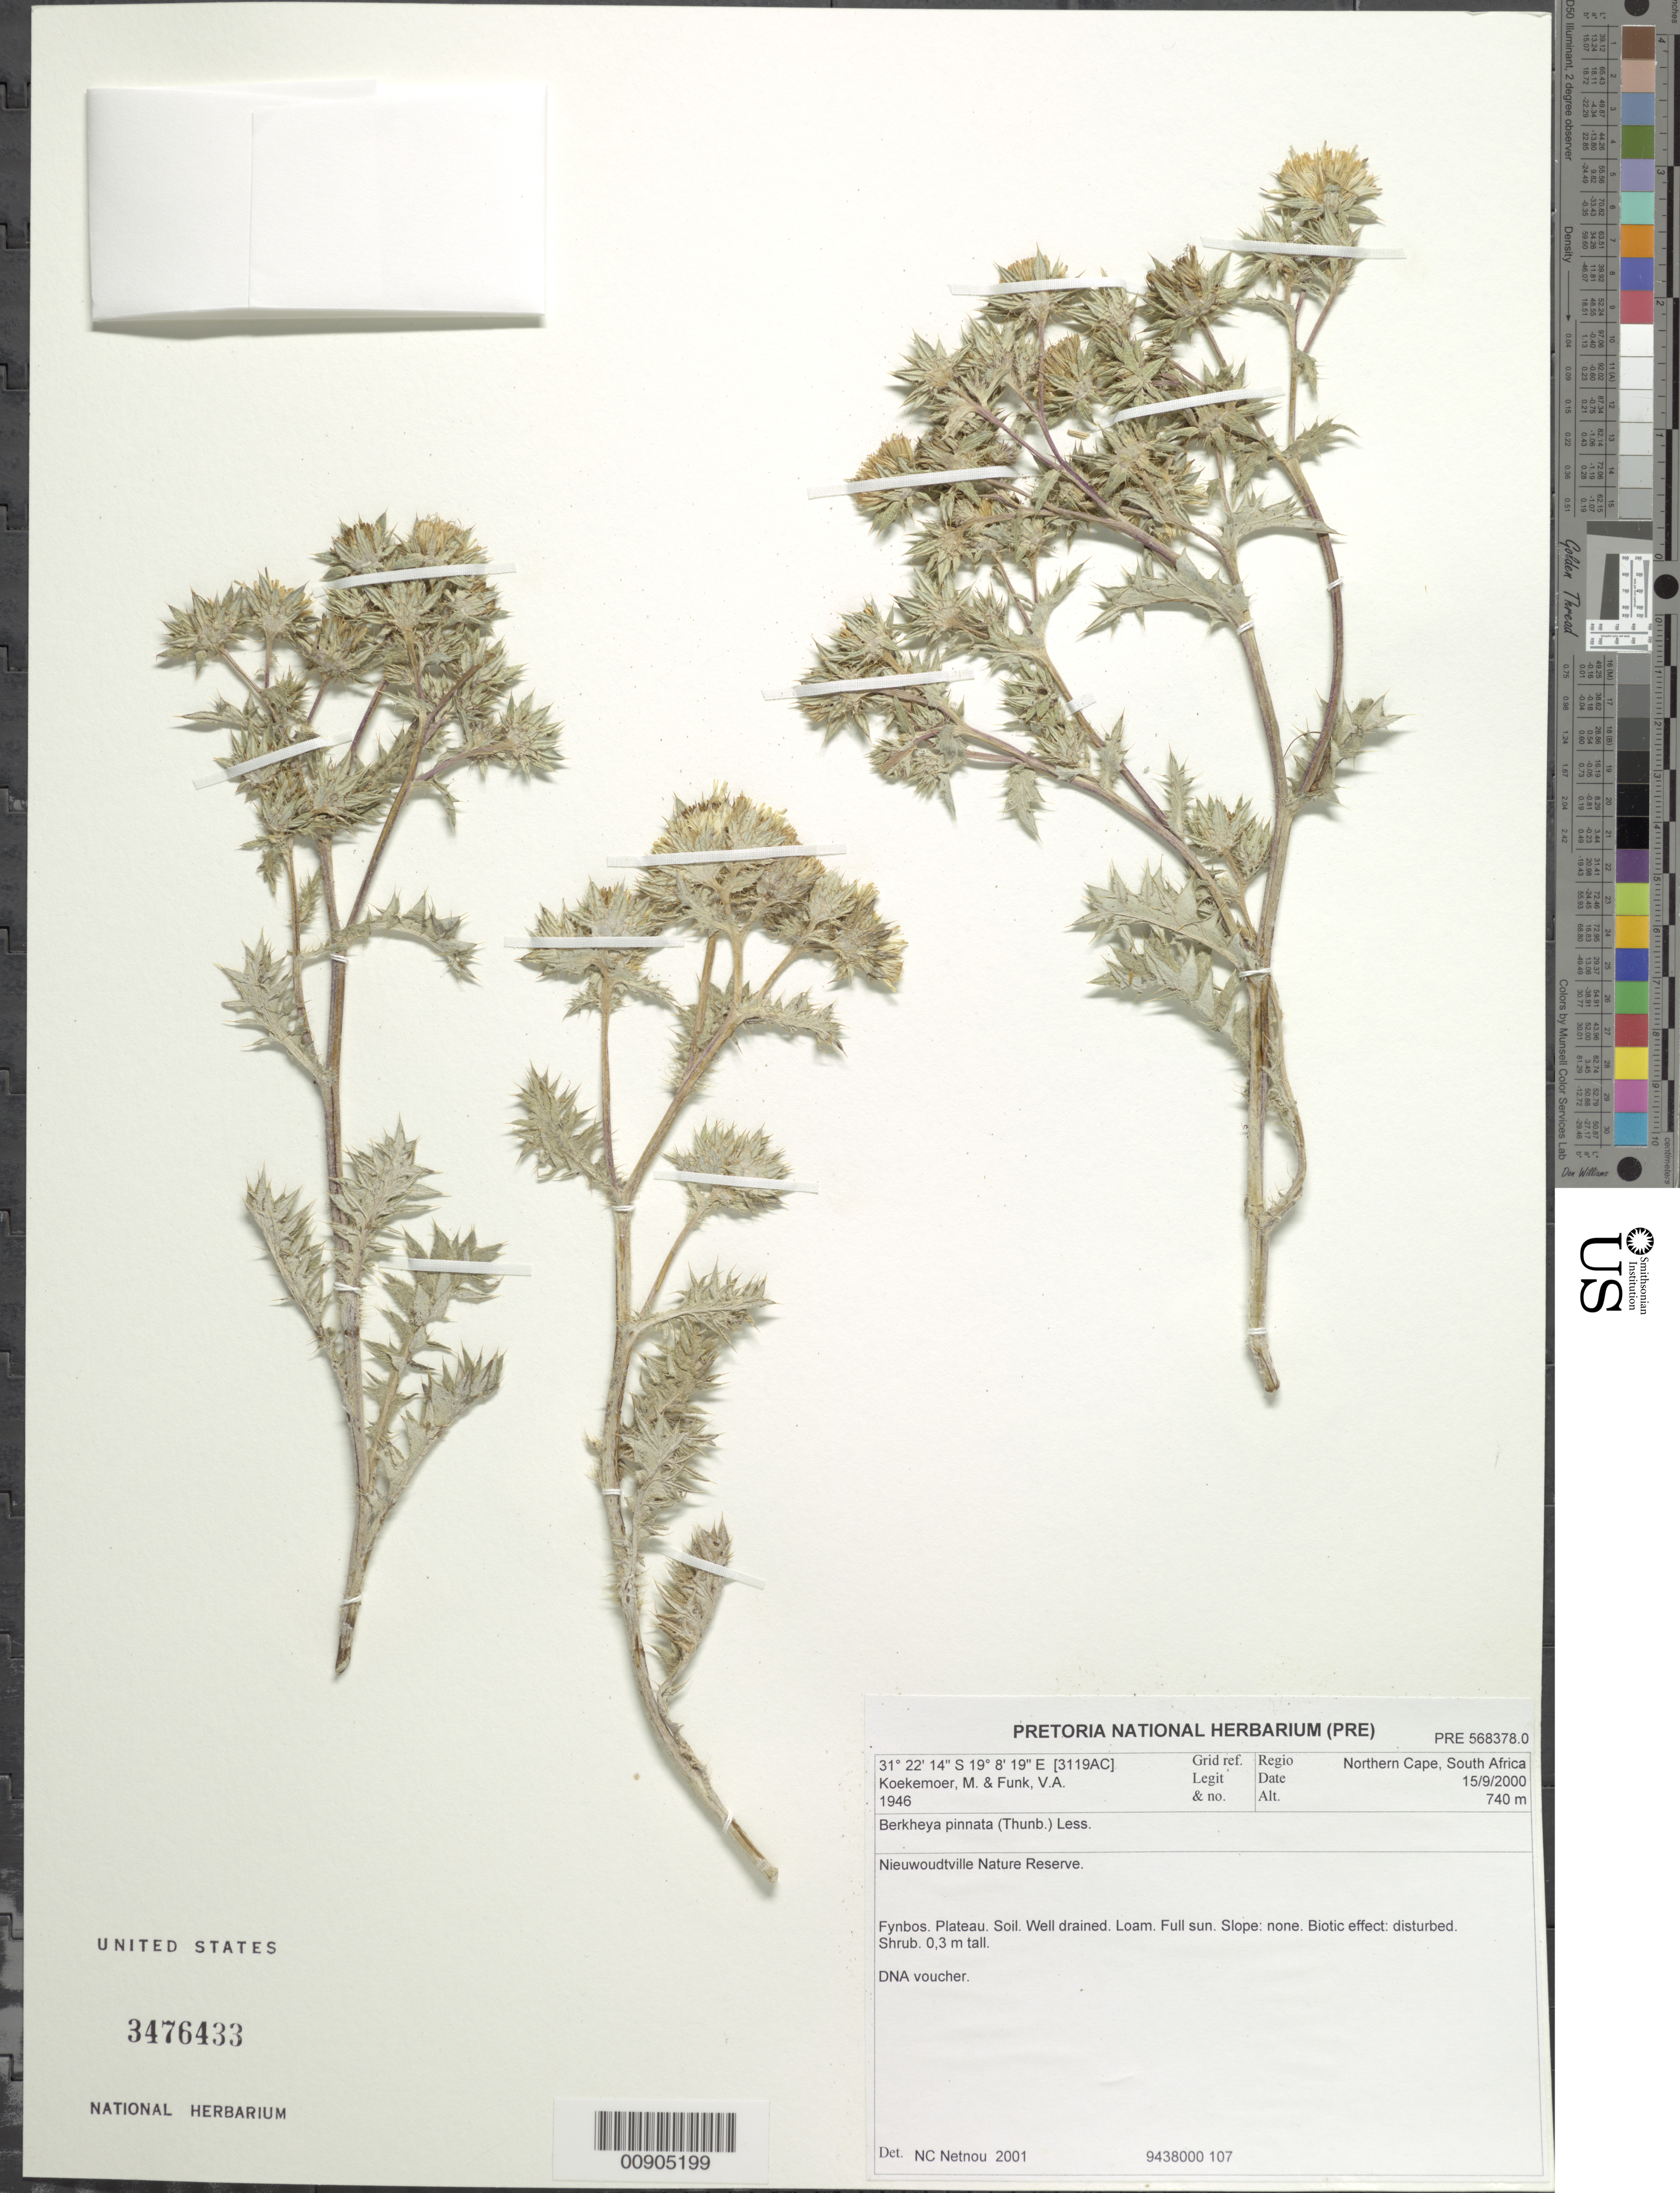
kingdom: Plantae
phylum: Tracheophyta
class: Magnoliopsida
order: Asterales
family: Asteraceae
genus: Heterorhachis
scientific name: Heterorhachis aculeata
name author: (Burm. f.) Roessler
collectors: M. Koekemoer & V. Funk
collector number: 1946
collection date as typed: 15 September 2000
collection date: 2000-09-15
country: South Africa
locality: Northern Cape; Nieuwoudtville Nature Reserve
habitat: Fynbos, plateau, well-drained, loam, full sun, disturbed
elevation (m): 740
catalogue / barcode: US 3476433